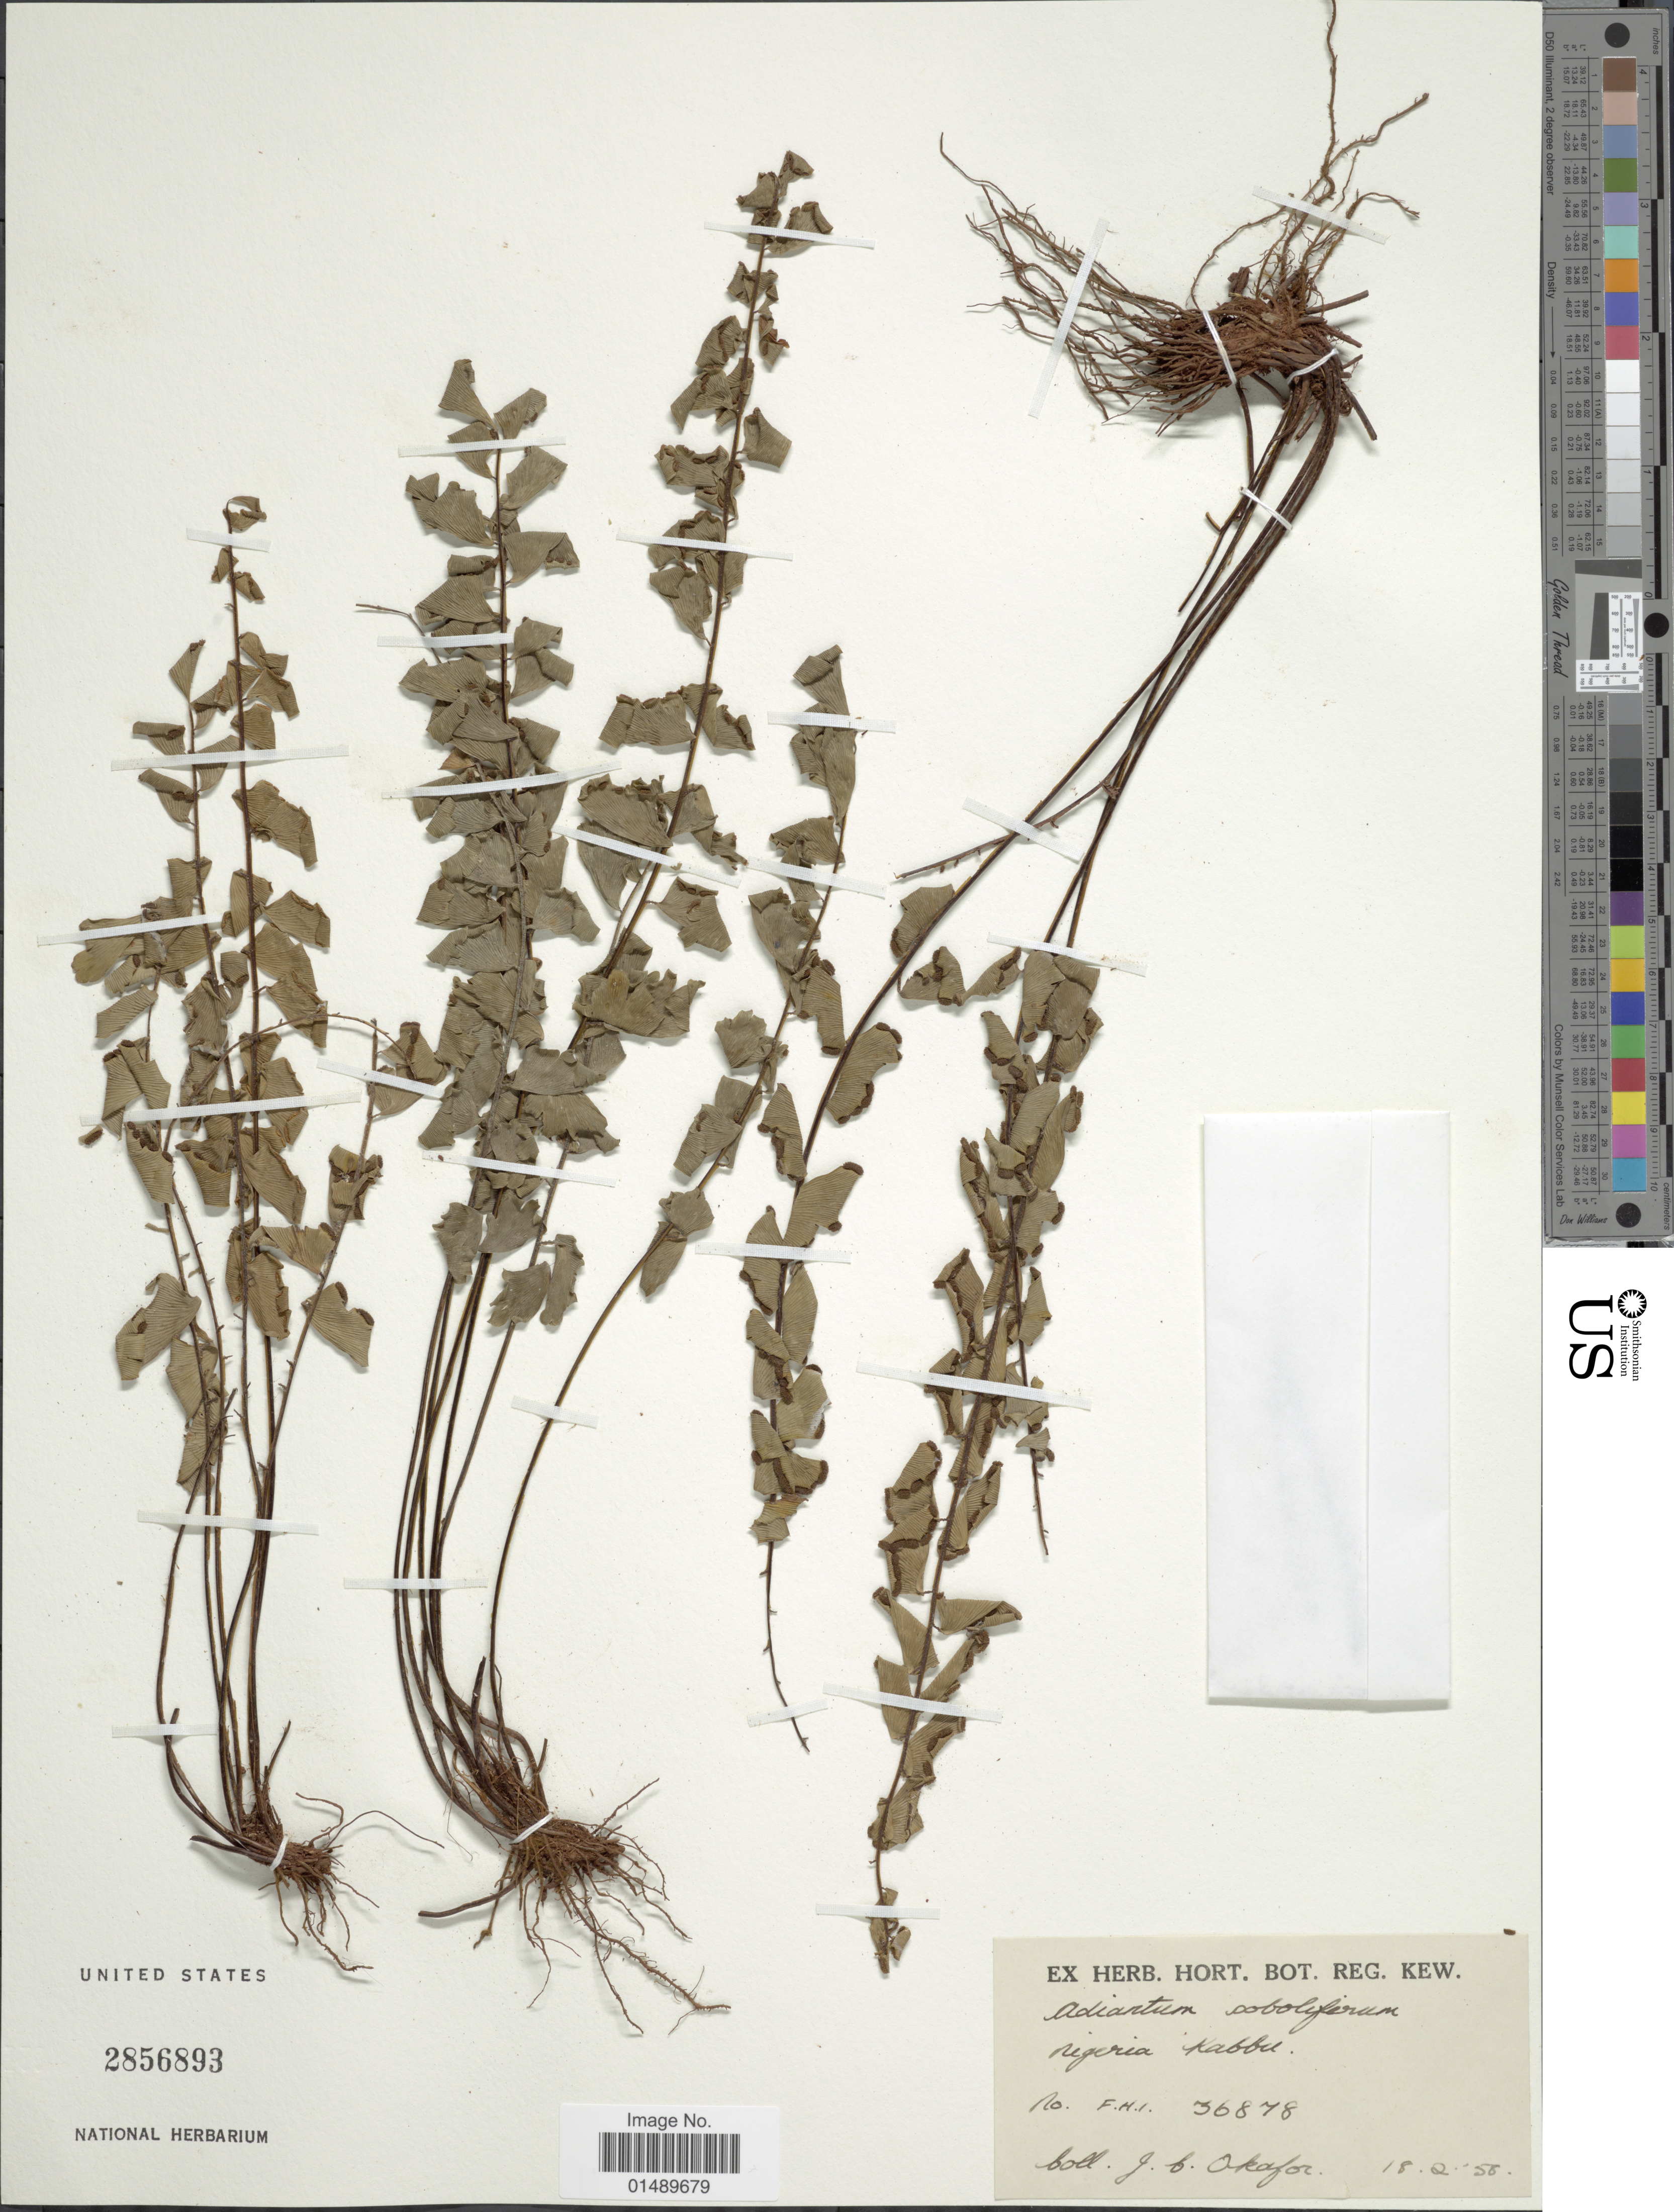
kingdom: Plantae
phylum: Tracheophyta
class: Polypodiopsida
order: Polypodiales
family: Pteridaceae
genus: Adiantum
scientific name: Adiantum soboliferum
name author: Wall. ex Hook.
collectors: J. Okafur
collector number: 36878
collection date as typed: Transcribed d/m/y: 18/2/58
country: Nigeria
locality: Nigeria, Kabbu. [interpreted]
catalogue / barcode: US 2856893